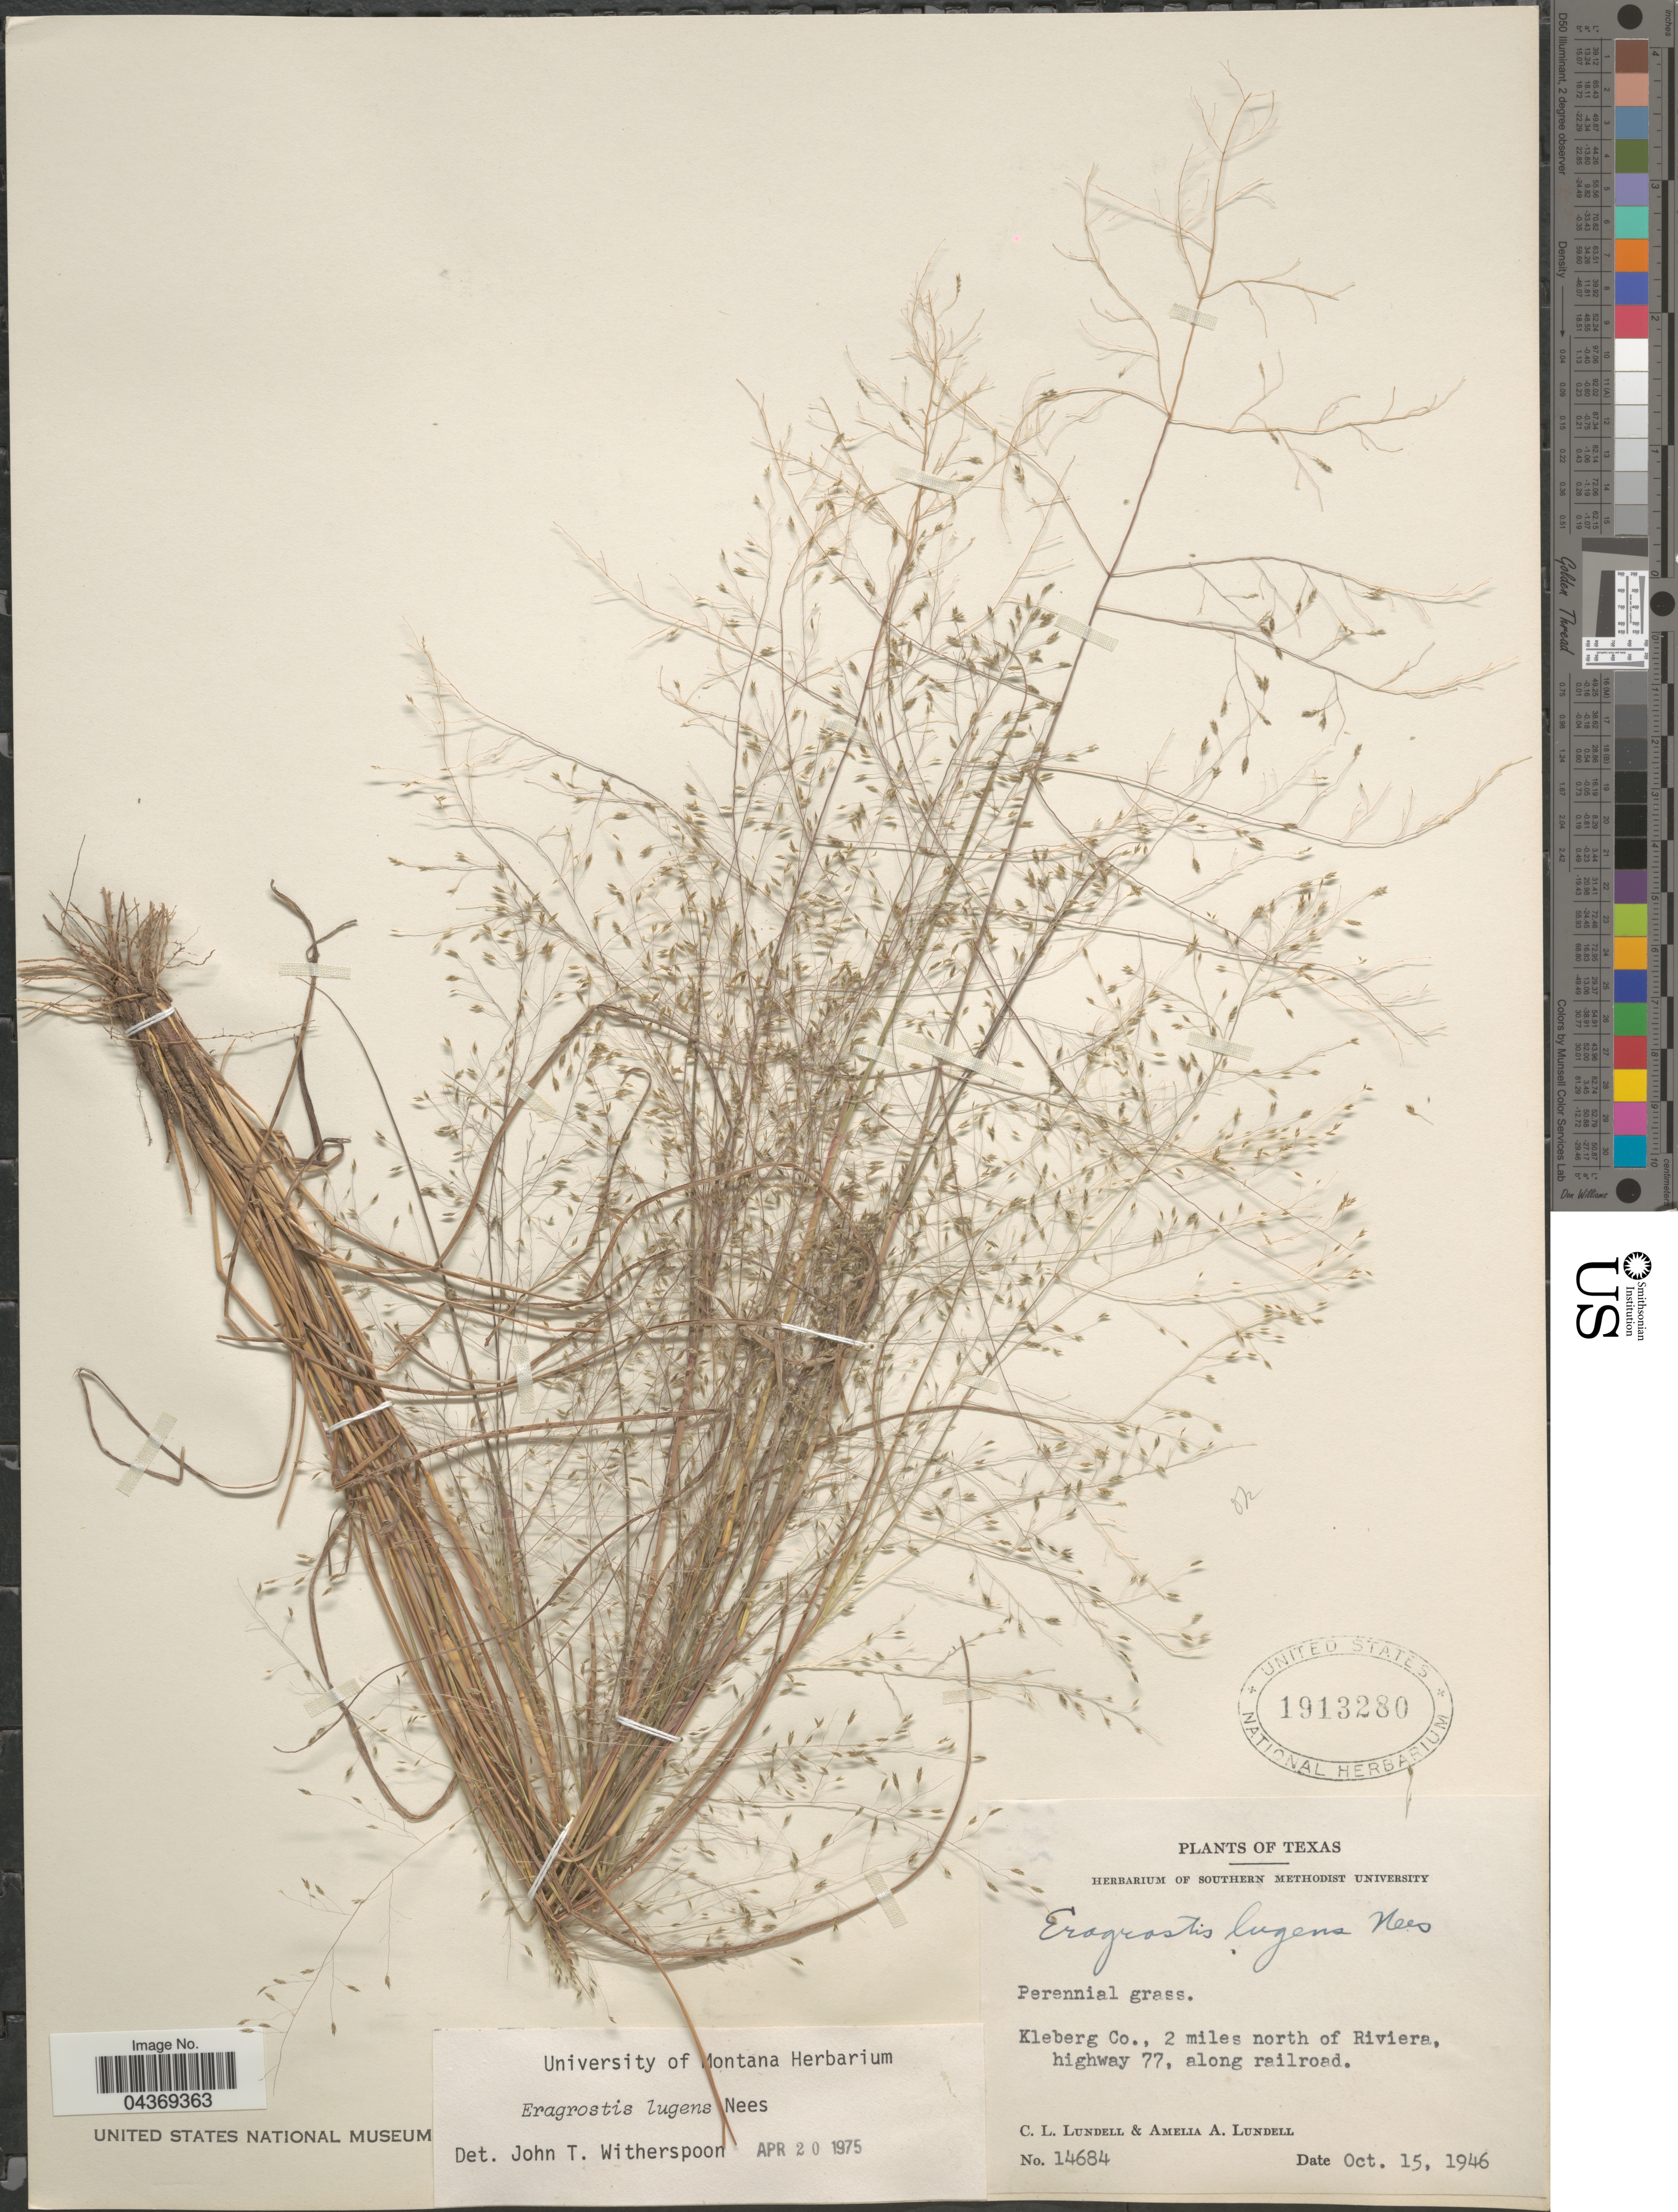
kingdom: Plantae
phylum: Tracheophyta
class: Liliopsida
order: Poales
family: Poaceae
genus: Eragrostis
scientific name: Eragrostis lugens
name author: Nees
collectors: C. L. Lundell & A. A. Lundell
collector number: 14684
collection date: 1946-10-15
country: United States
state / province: Texas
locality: Kleberg Co., 2 miles north of Riviera, highway 77, along railroad.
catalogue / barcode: US 1913280